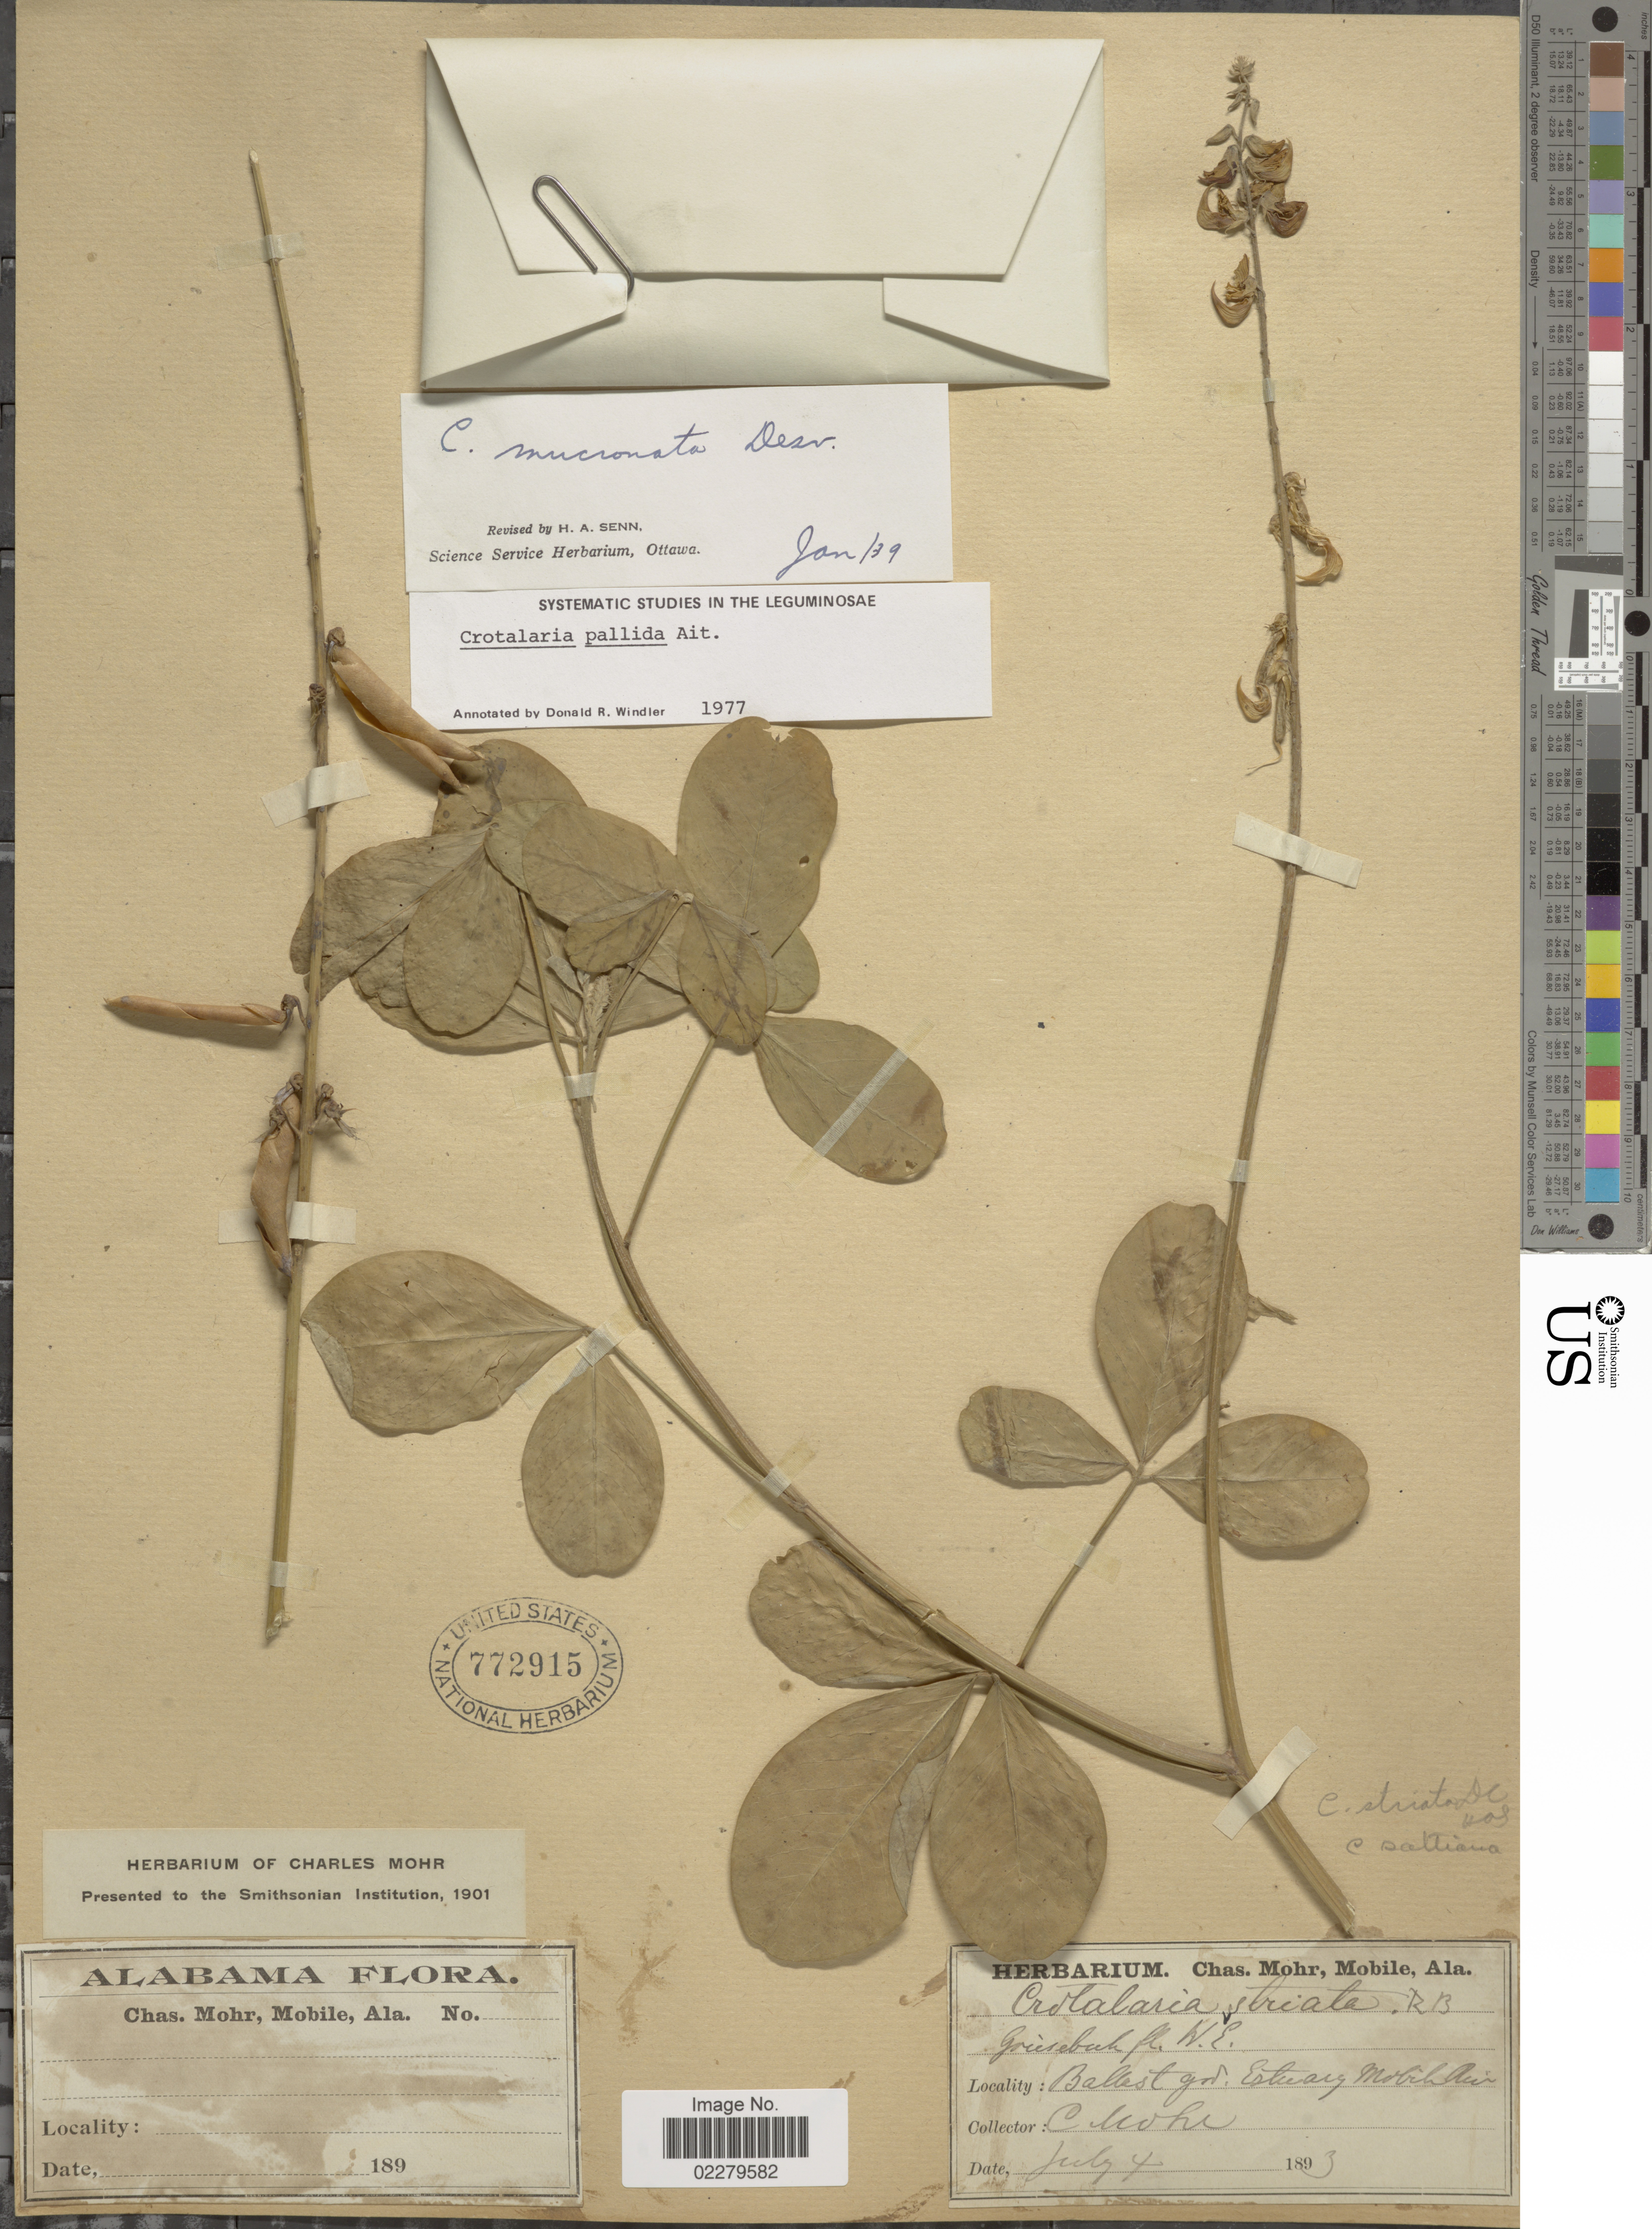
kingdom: Plantae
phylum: Tracheophyta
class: Magnoliopsida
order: Fabales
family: Fabaceae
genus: Crotalaria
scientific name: Crotalaria pallida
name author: Aiton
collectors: C. T. Mohr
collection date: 1893-07-04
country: United States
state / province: Alabama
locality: Ballest gr. Estuary Mobile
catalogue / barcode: US 772915